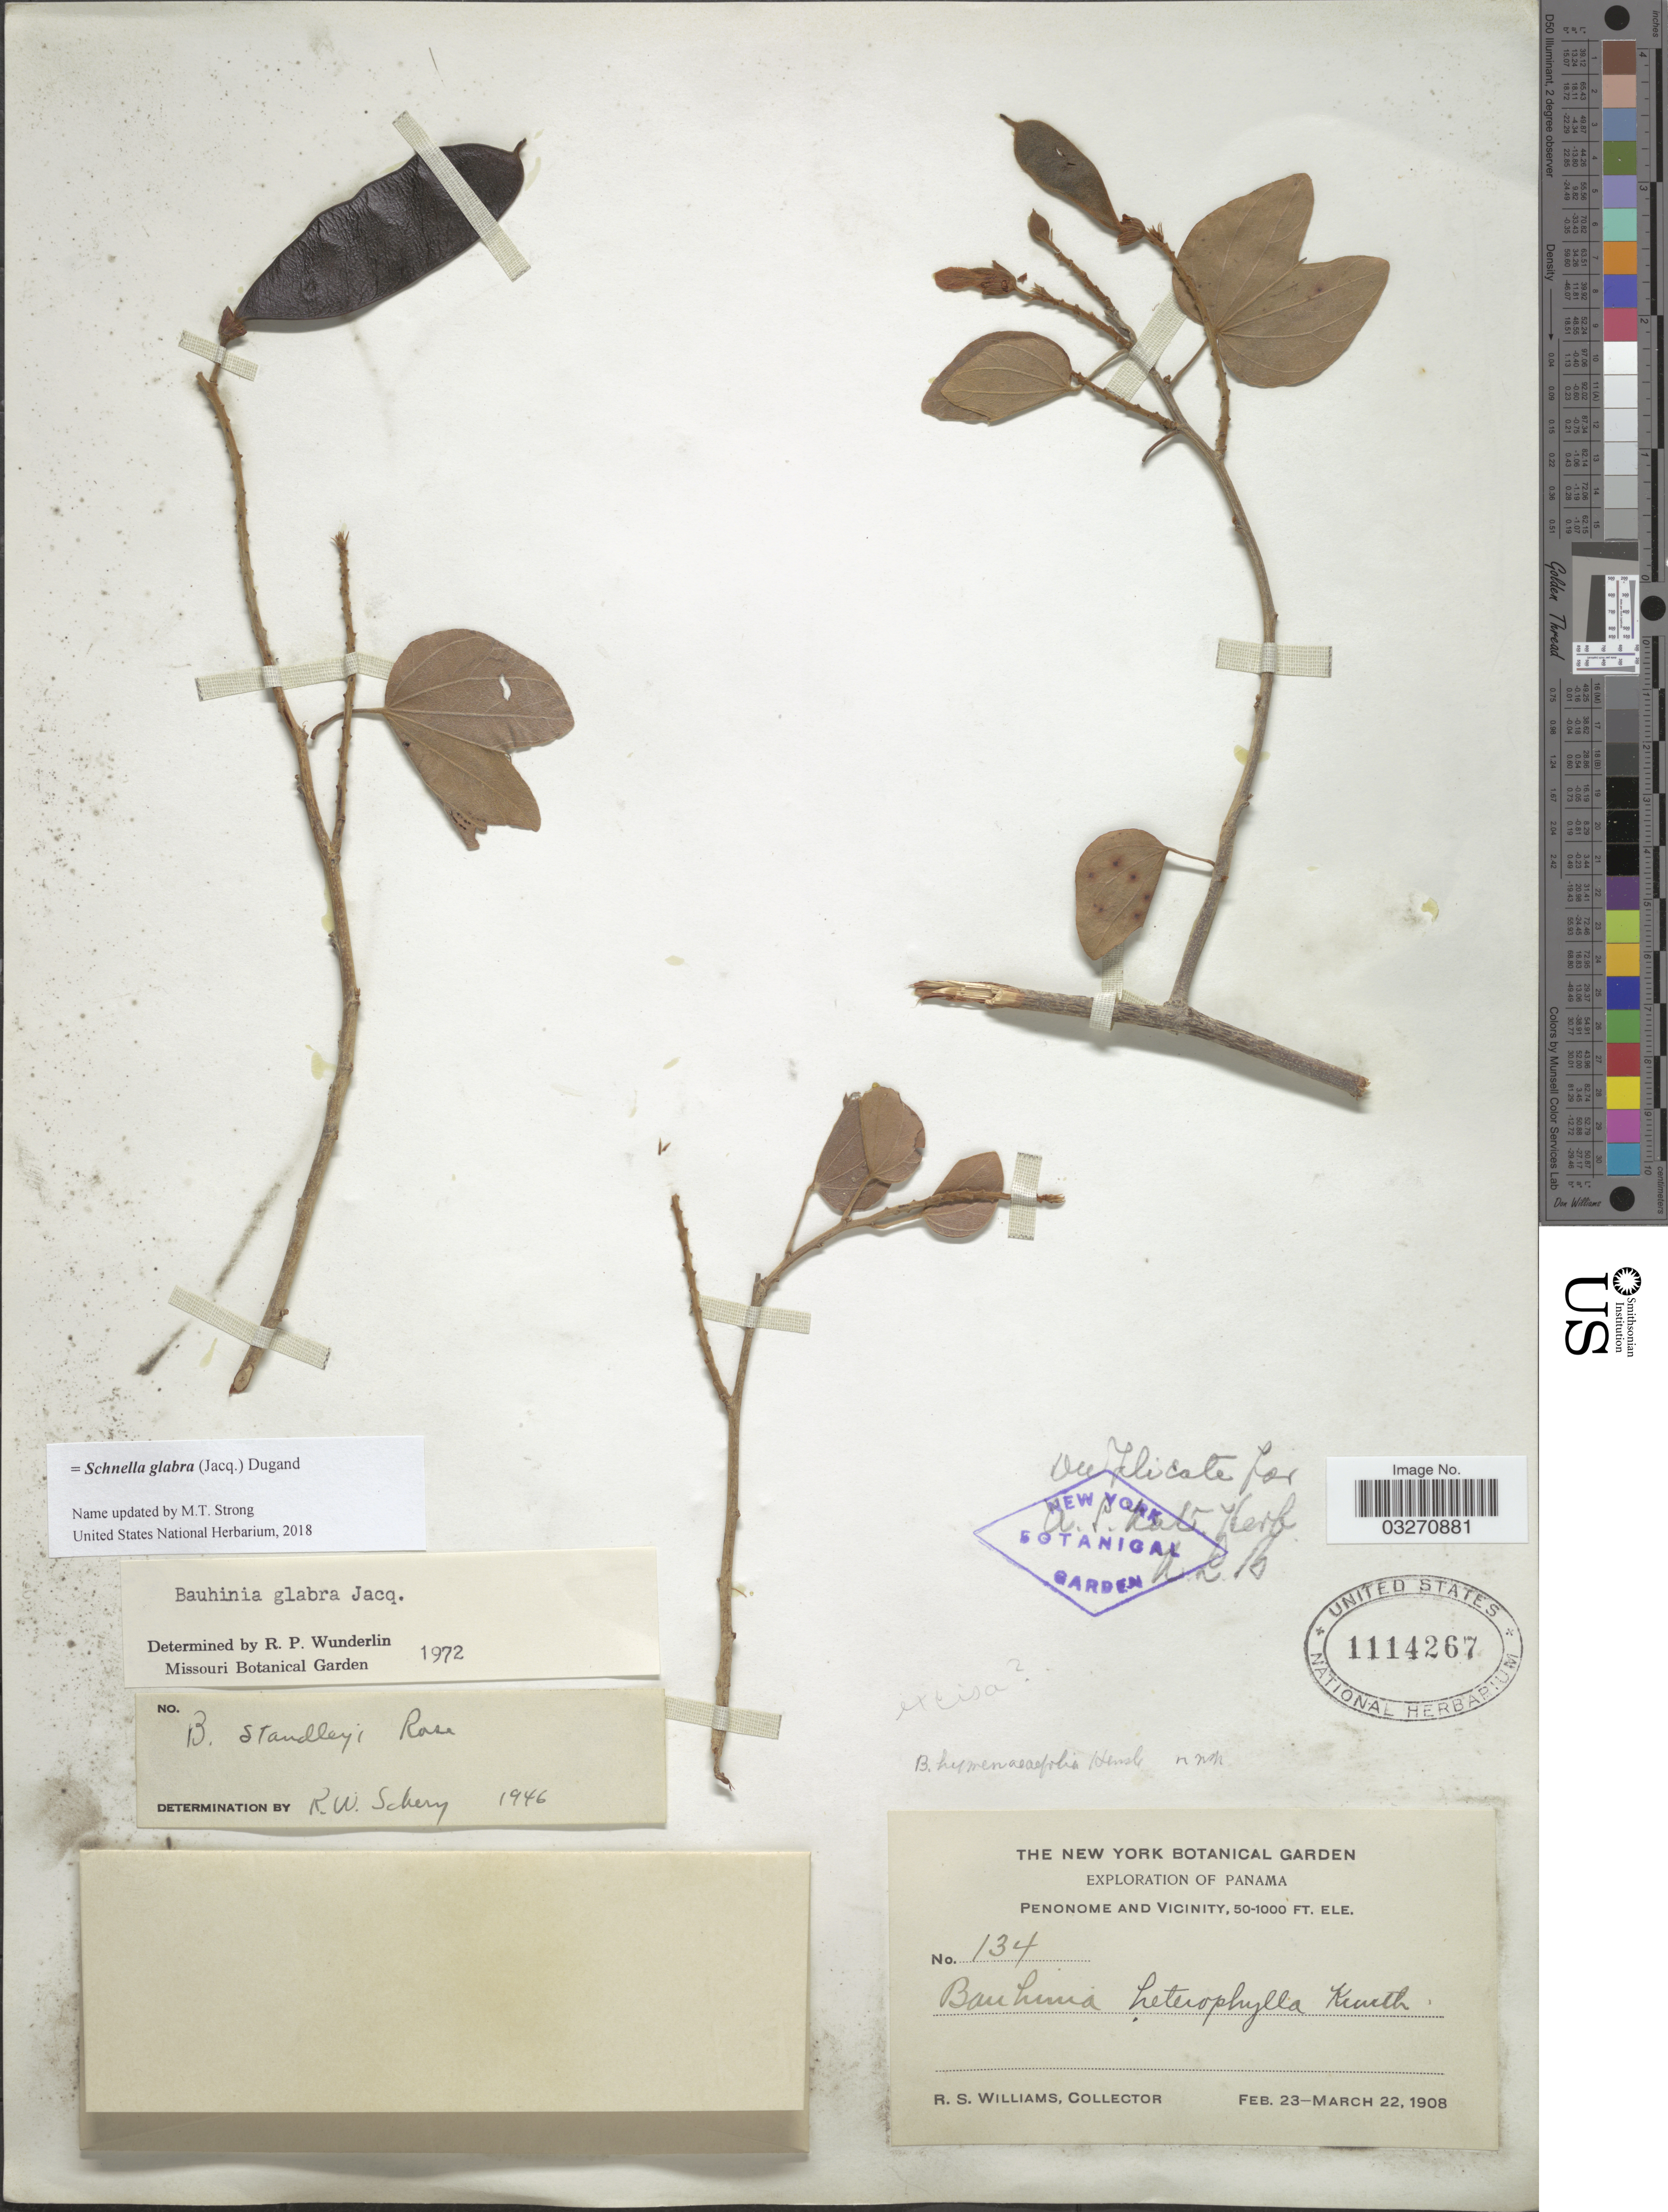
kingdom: Plantae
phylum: Tracheophyta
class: Magnoliopsida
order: Fabales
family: Fabaceae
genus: Schnella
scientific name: Schnella glabra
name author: (Jacq.) Dugand G.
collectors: R. S. Williams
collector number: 134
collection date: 1908-02-23/1908-03-22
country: Panama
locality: Penonome and Vicinity.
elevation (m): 15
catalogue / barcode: US 1114267